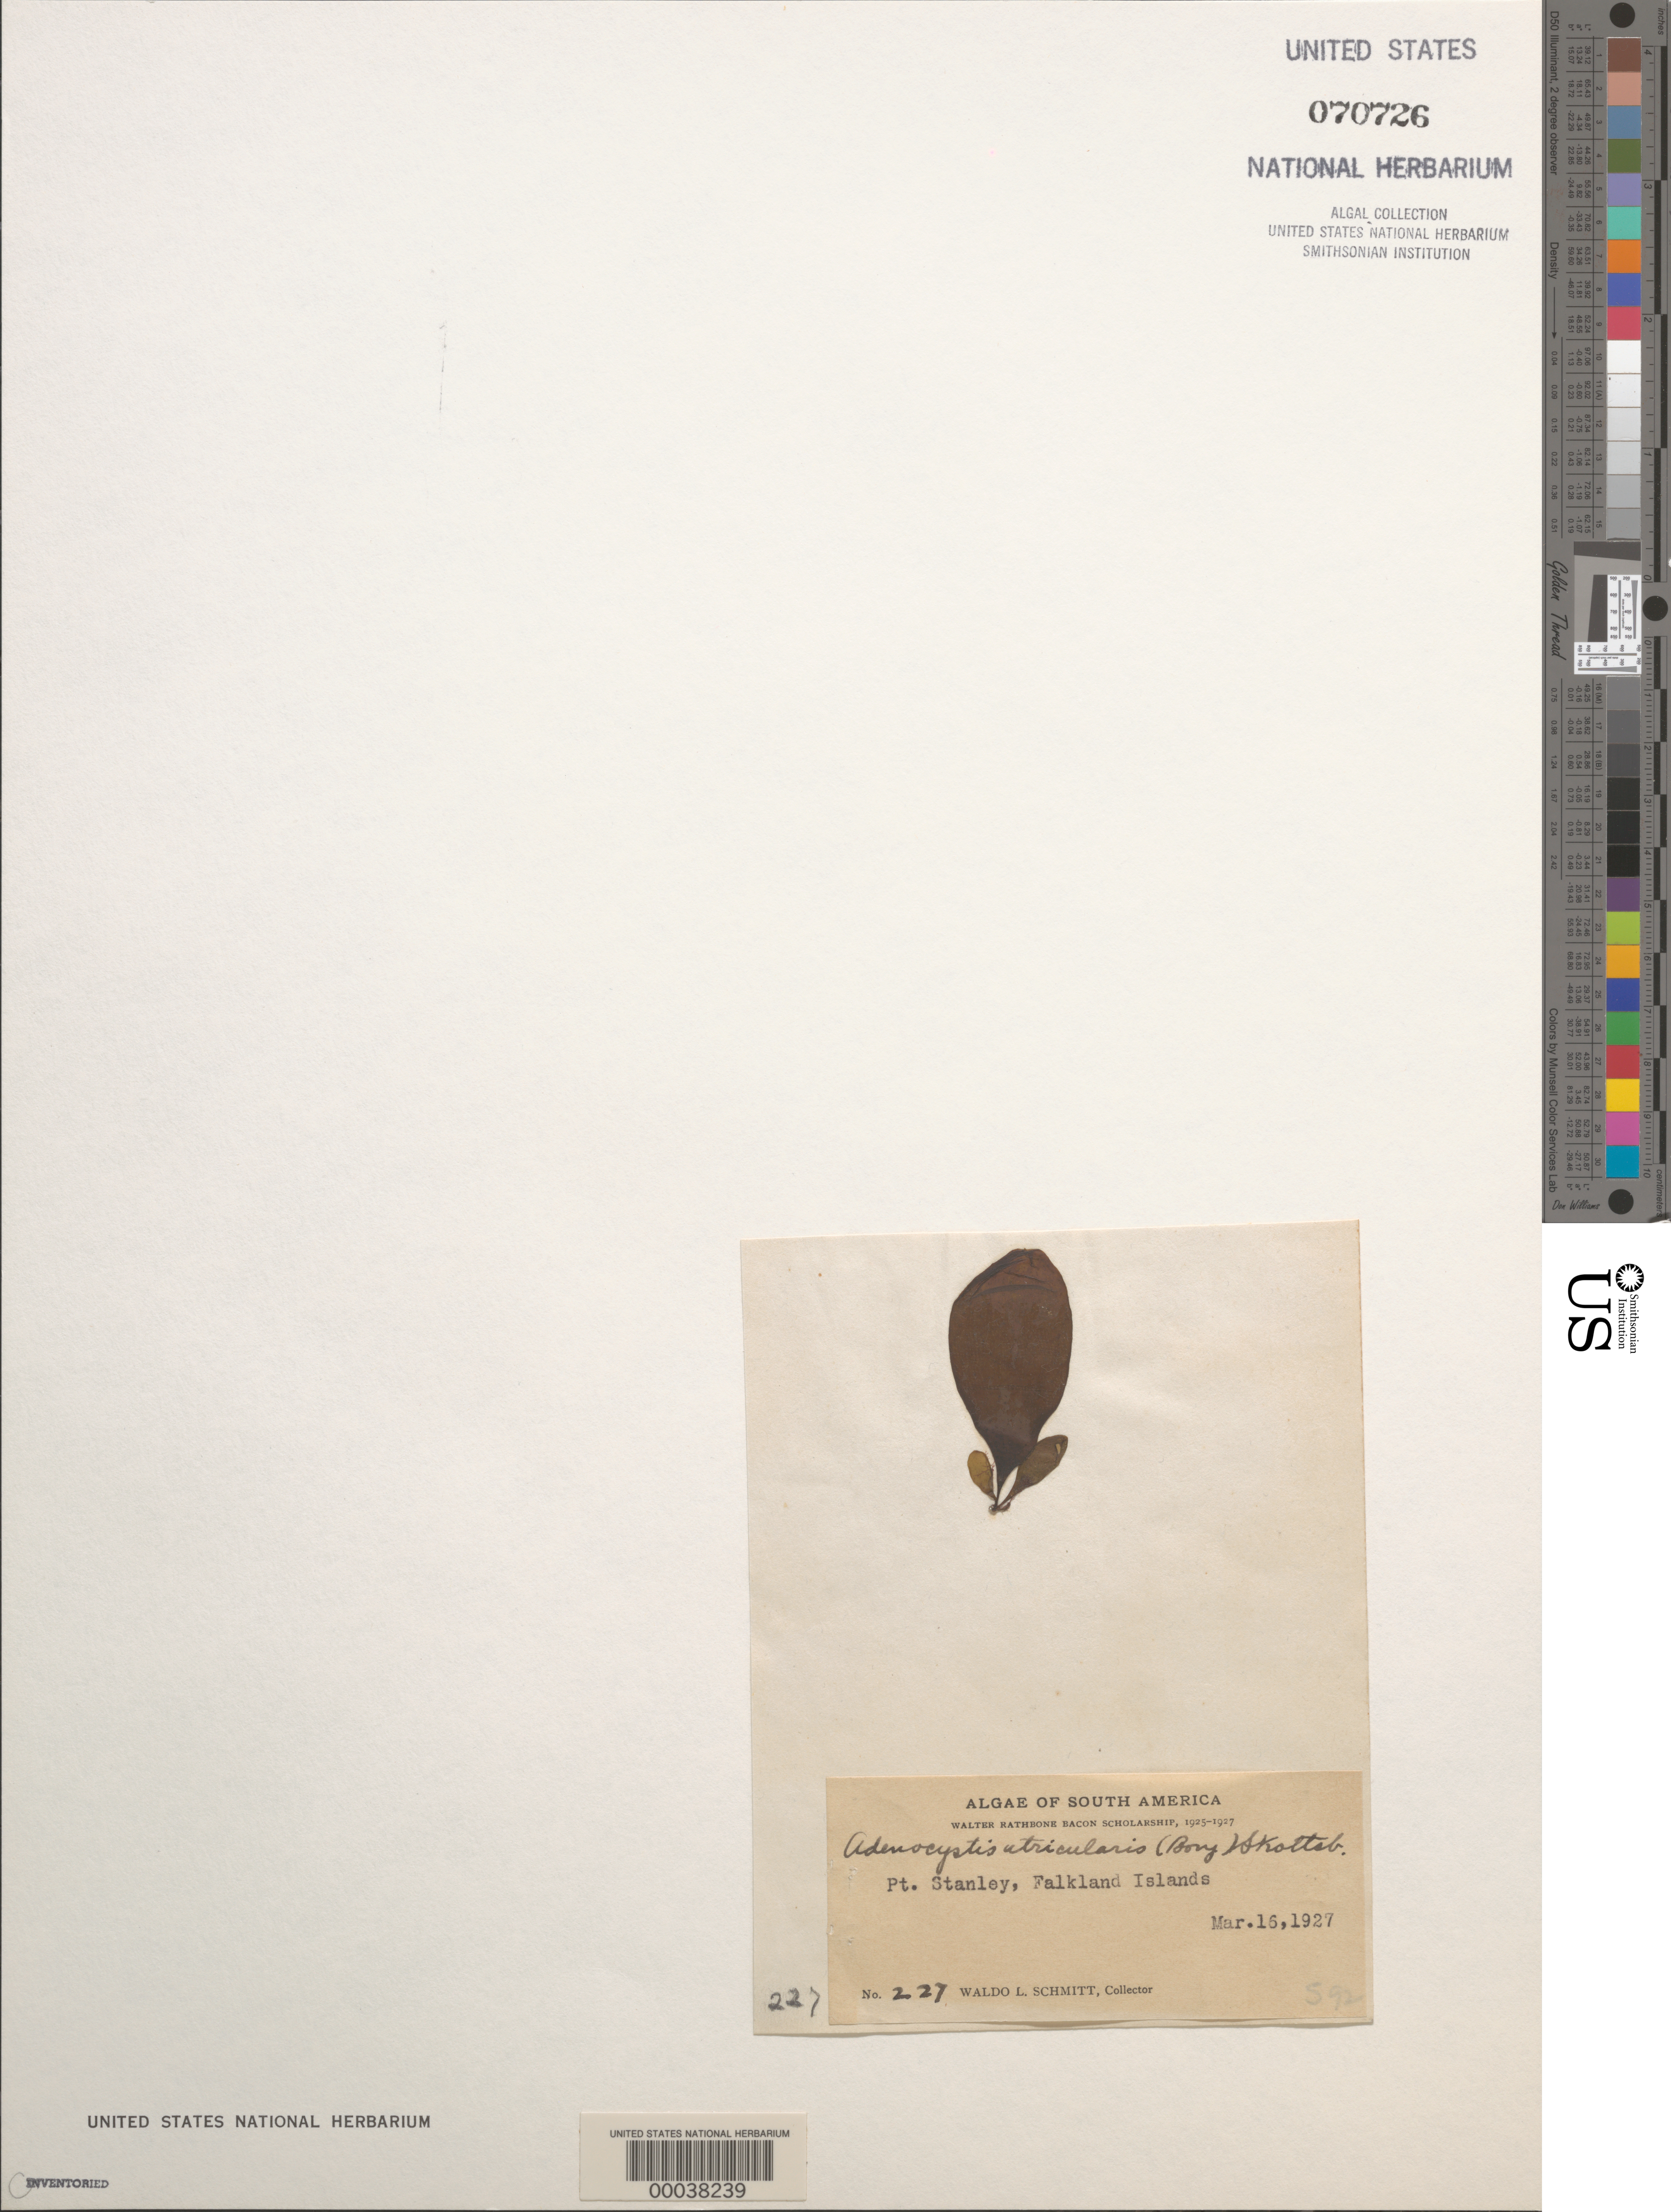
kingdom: Chromista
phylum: Ochrophyta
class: Phaeophyceae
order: Ectocarpales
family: Adenocystaceae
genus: Adenocystis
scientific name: Adenocystis utricularis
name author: (Bory) Skottsberg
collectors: W. L. Schmitt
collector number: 227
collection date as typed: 16 Mar 1927 and 20 Mar 1927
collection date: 1927-03-16,1927-03-20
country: Falkland Islands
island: East Falkland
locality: Port Stanley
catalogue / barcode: US 70726